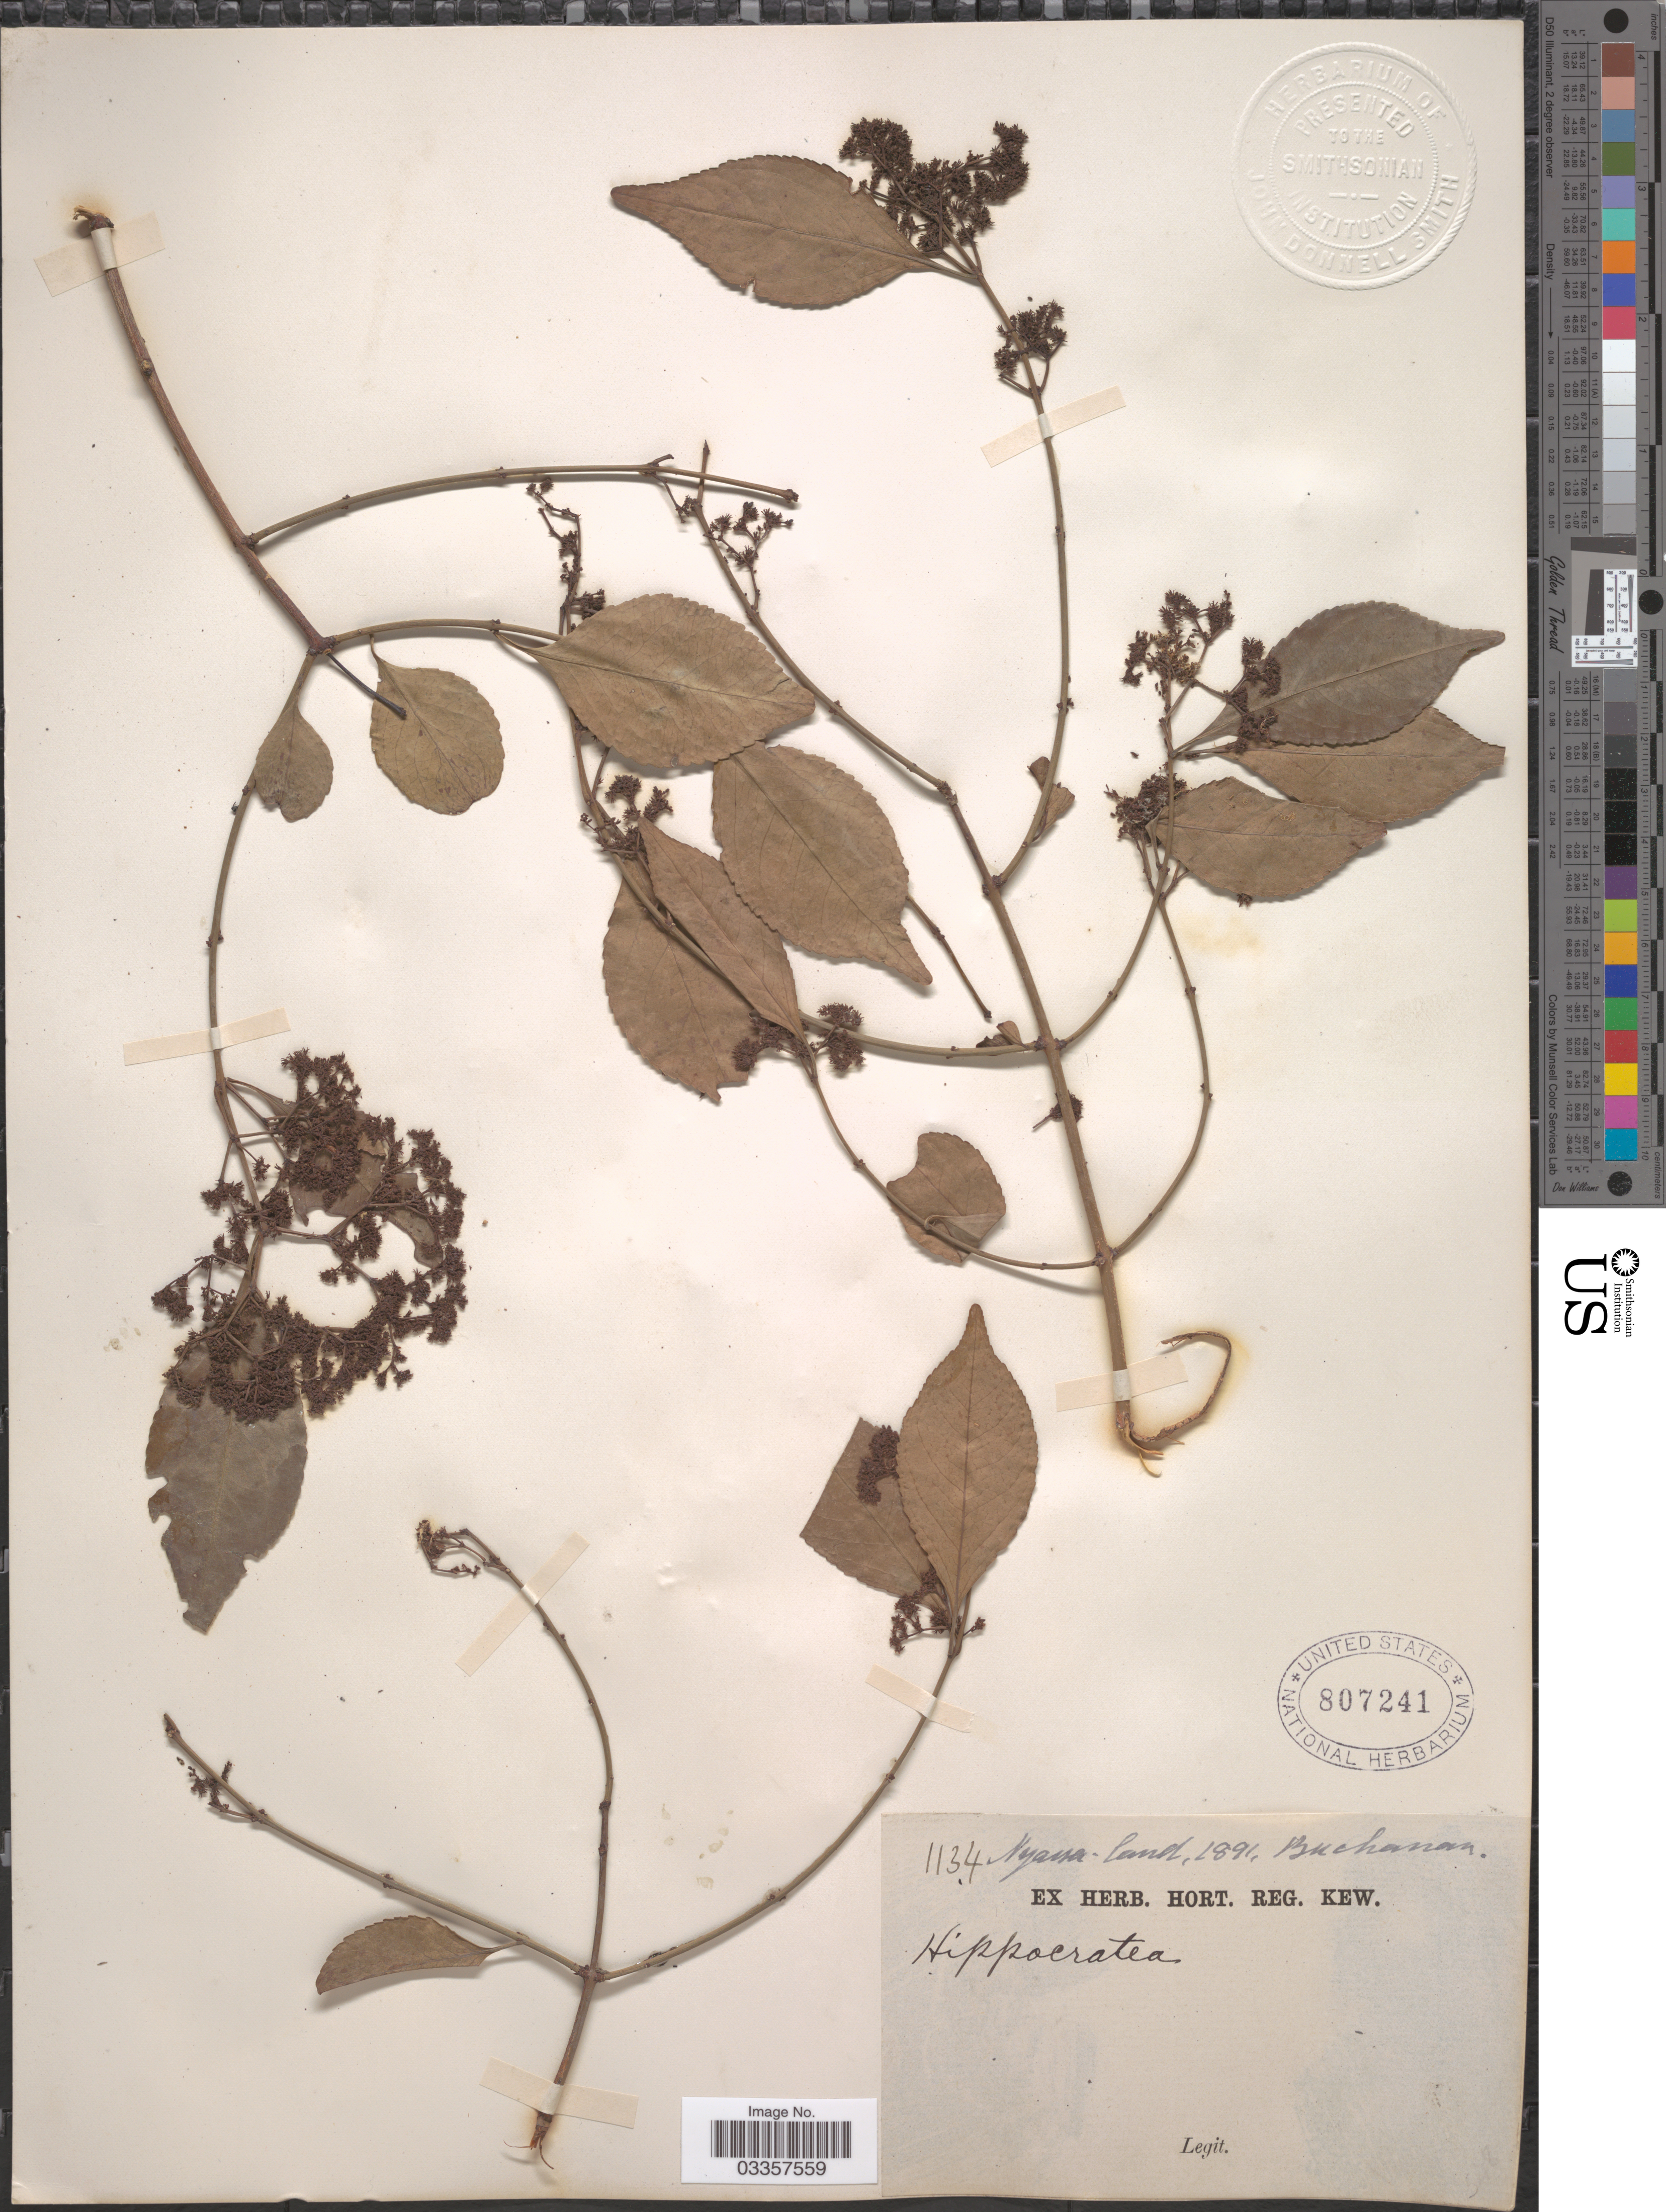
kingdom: Plantae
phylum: Tracheophyta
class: Magnoliopsida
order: Celastrales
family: Celastraceae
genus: Hippocratea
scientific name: Hippocratea sp.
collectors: -. Buchanan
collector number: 1134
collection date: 1891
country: Malawi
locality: Nyassa-land.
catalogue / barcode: US 807241